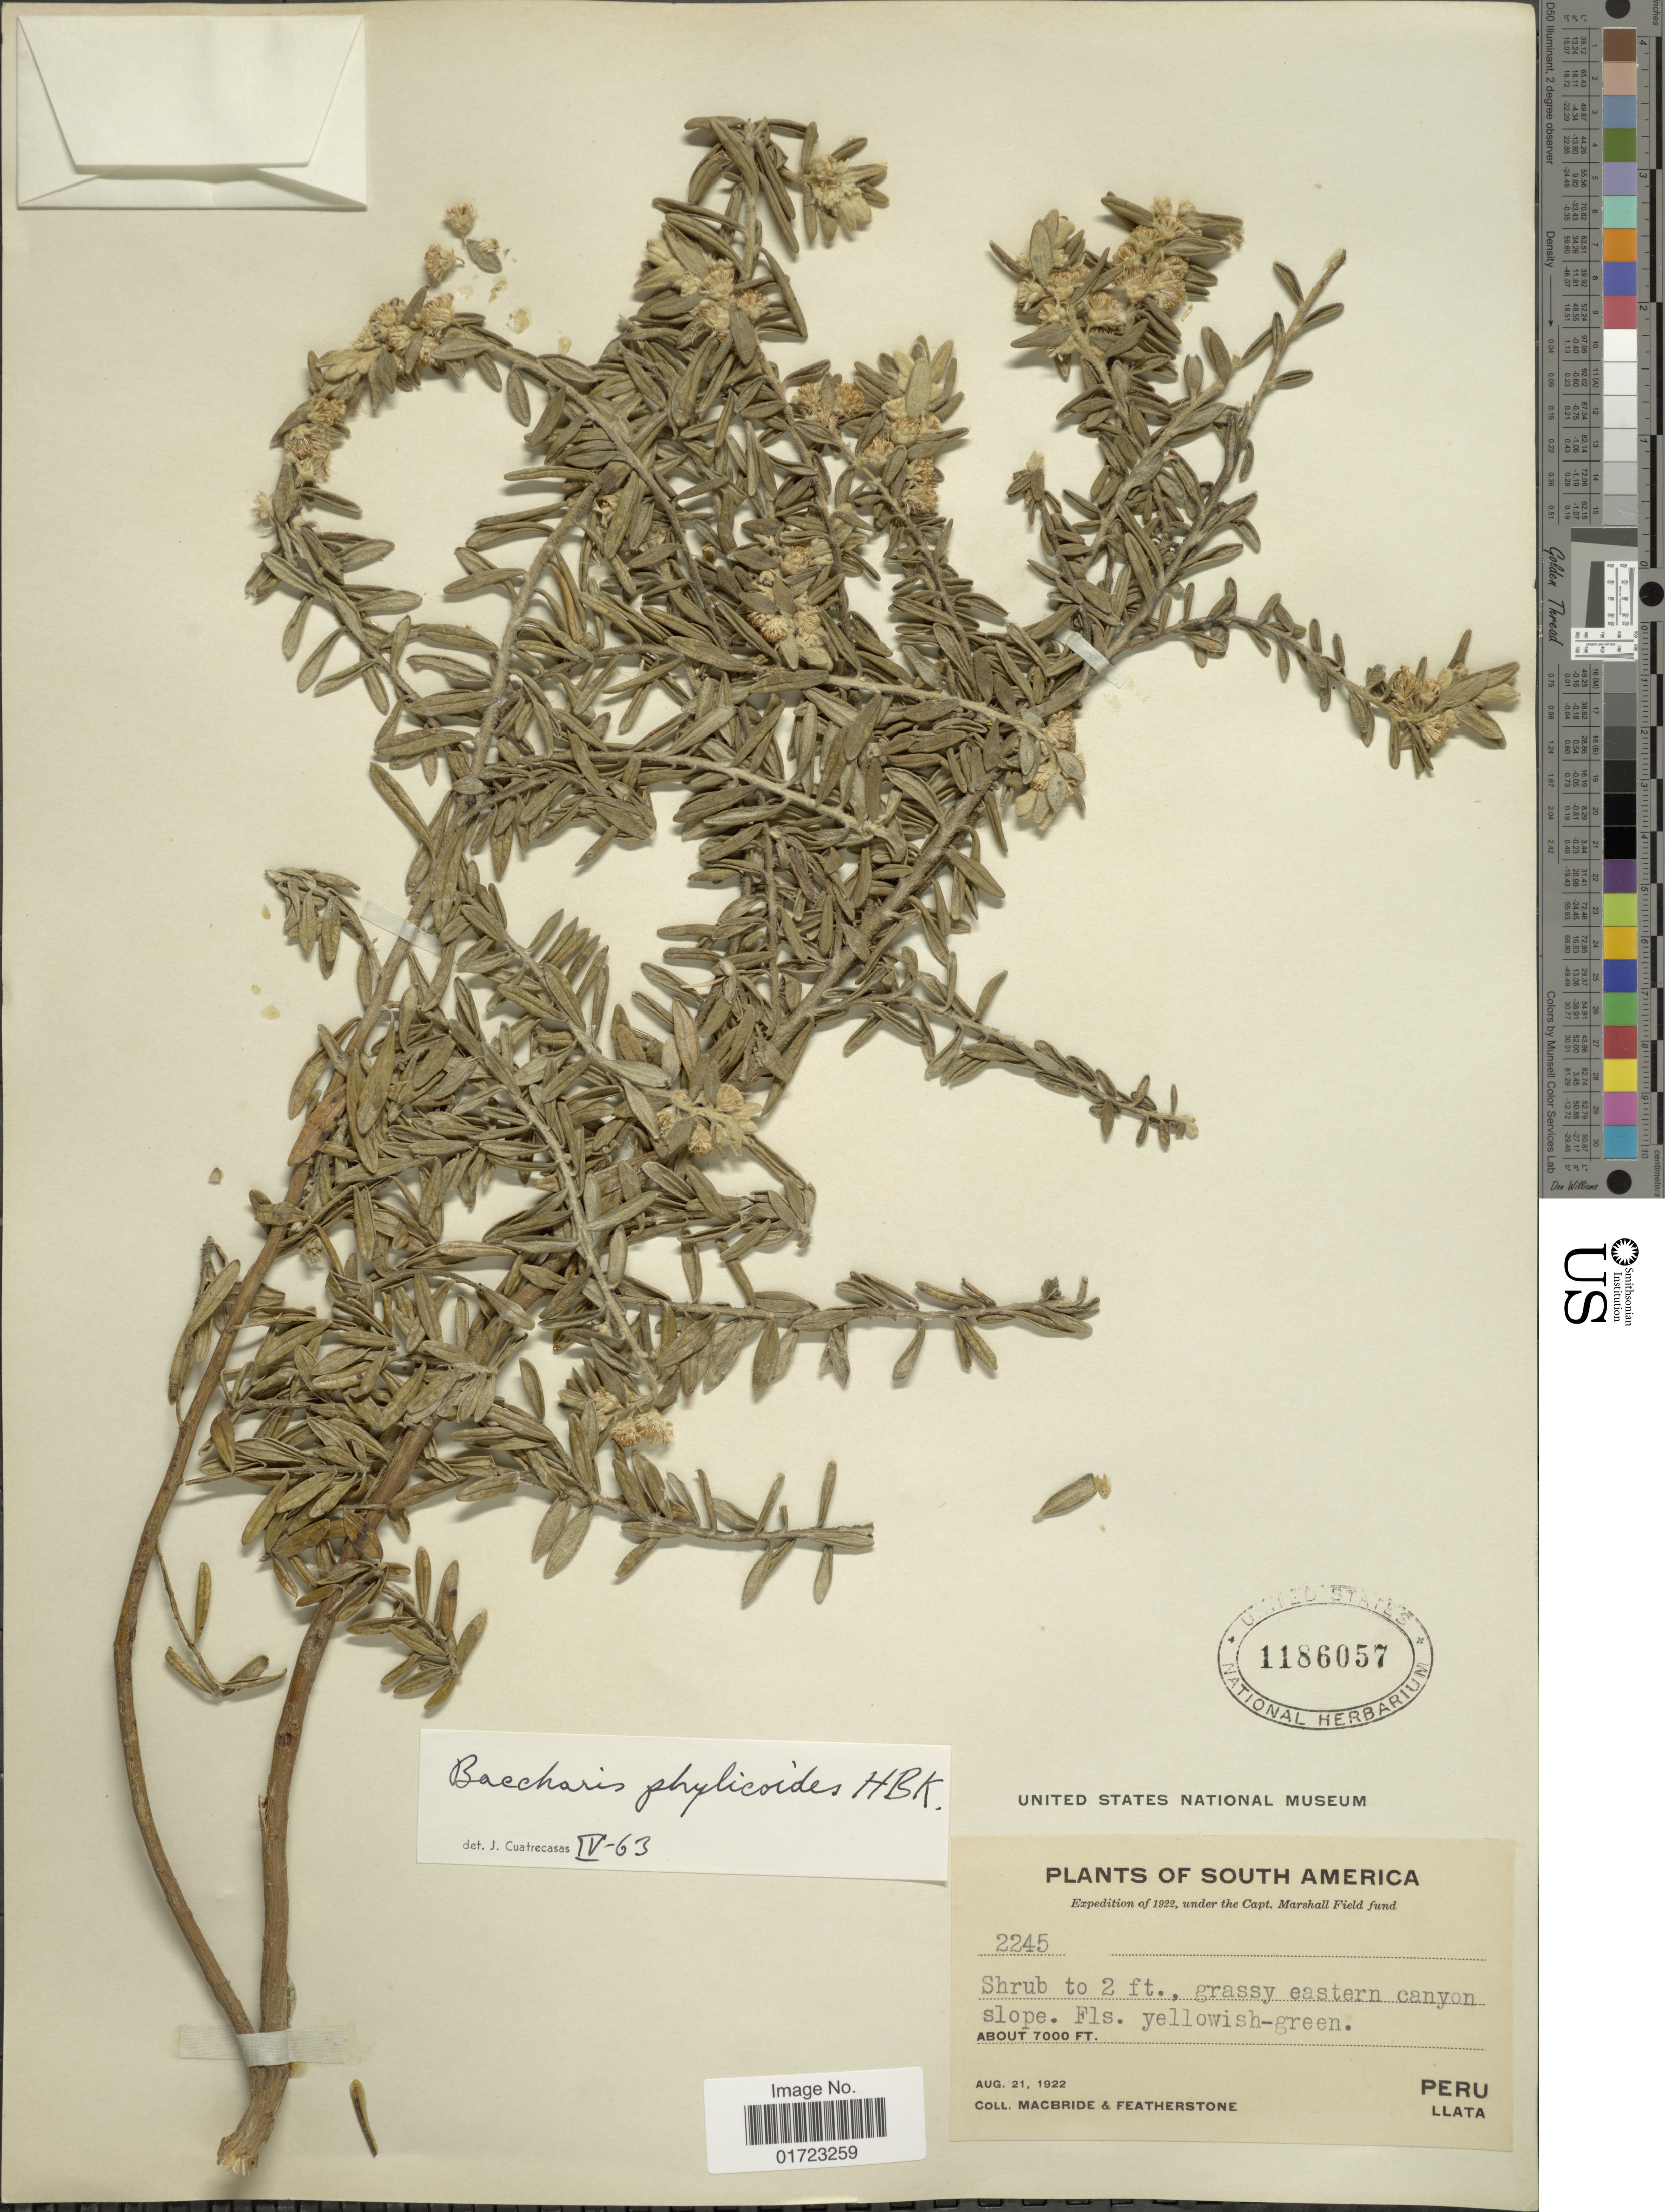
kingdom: Plantae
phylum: Tracheophyta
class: Magnoliopsida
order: Asterales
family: Asteraceae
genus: Baccharis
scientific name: Baccharis phylicoides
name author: Kunth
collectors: Macbride, -- & -. Featherstone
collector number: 2245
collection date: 1922-08-21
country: Peru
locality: Peru, Llata. Eastern canyon slope.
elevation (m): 2134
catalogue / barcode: US 1186057